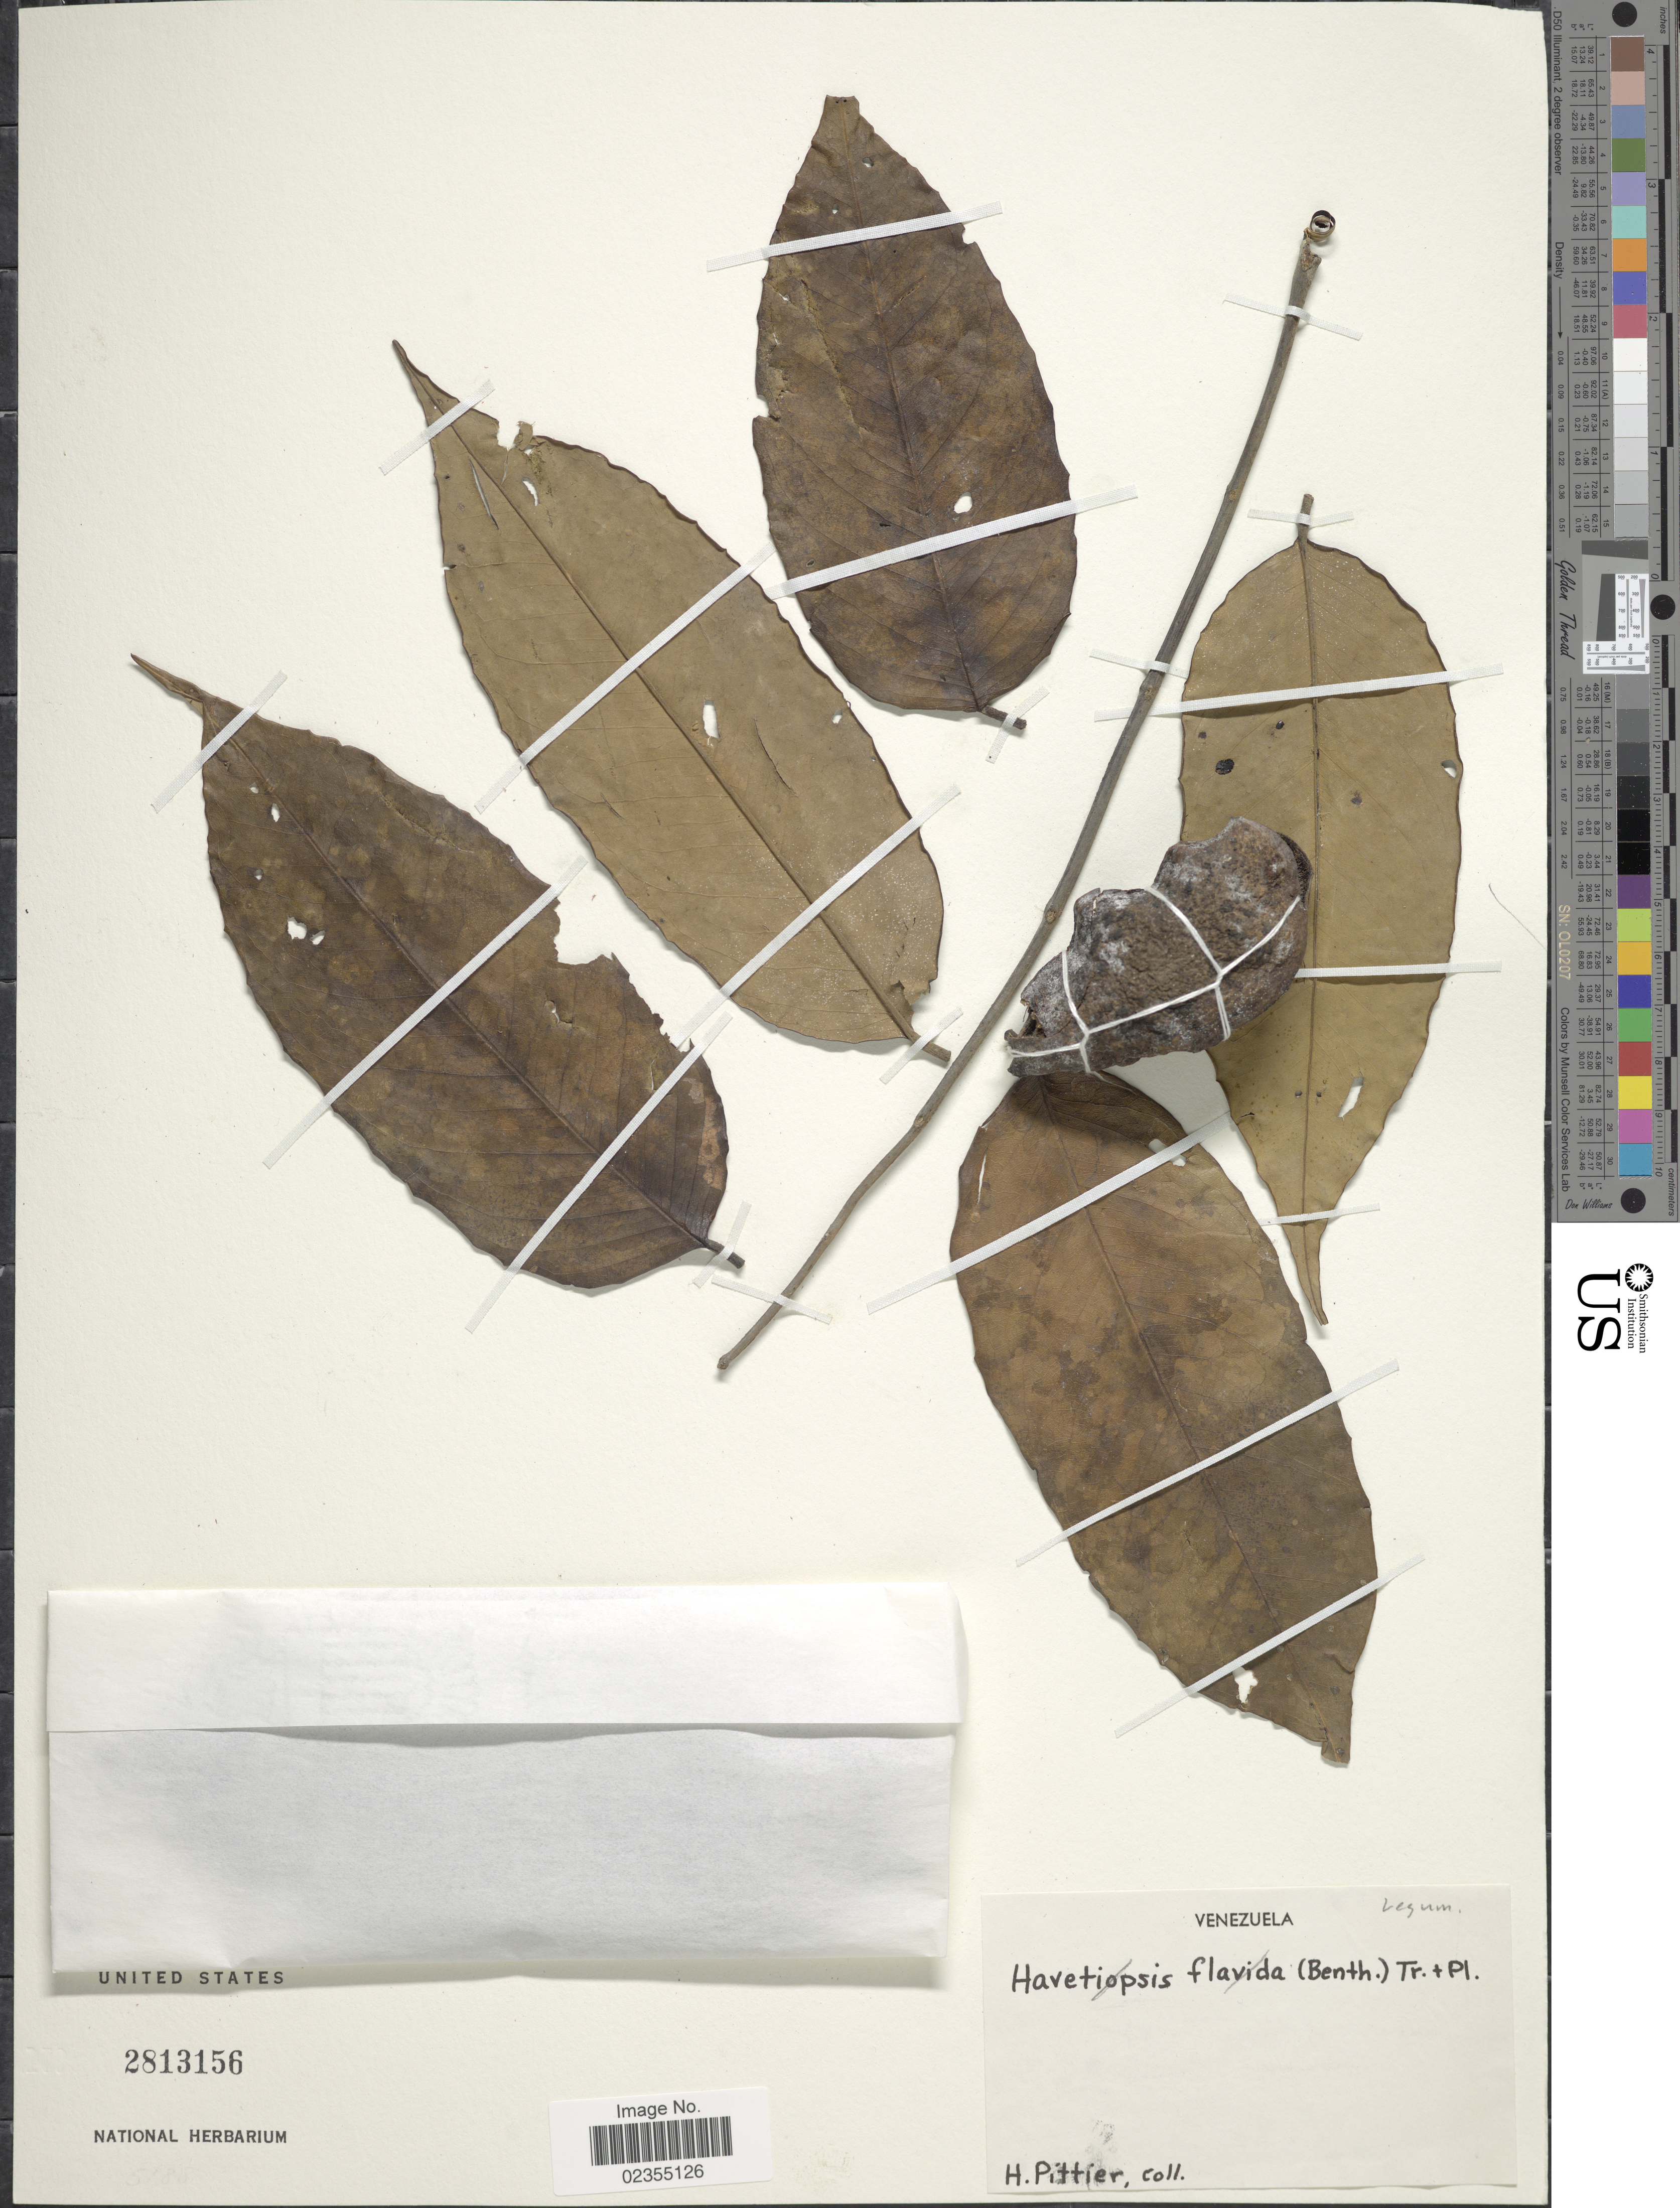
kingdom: Plantae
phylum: Tracheophyta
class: Magnoliopsida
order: Fabales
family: Fabaceae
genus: Swartzia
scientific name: Swartzia schomburgkii var. guayanensis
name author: R.S. Cowan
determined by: Mansano, V. F.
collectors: H. F. Pittier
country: Venezuela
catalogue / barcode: US 2813156